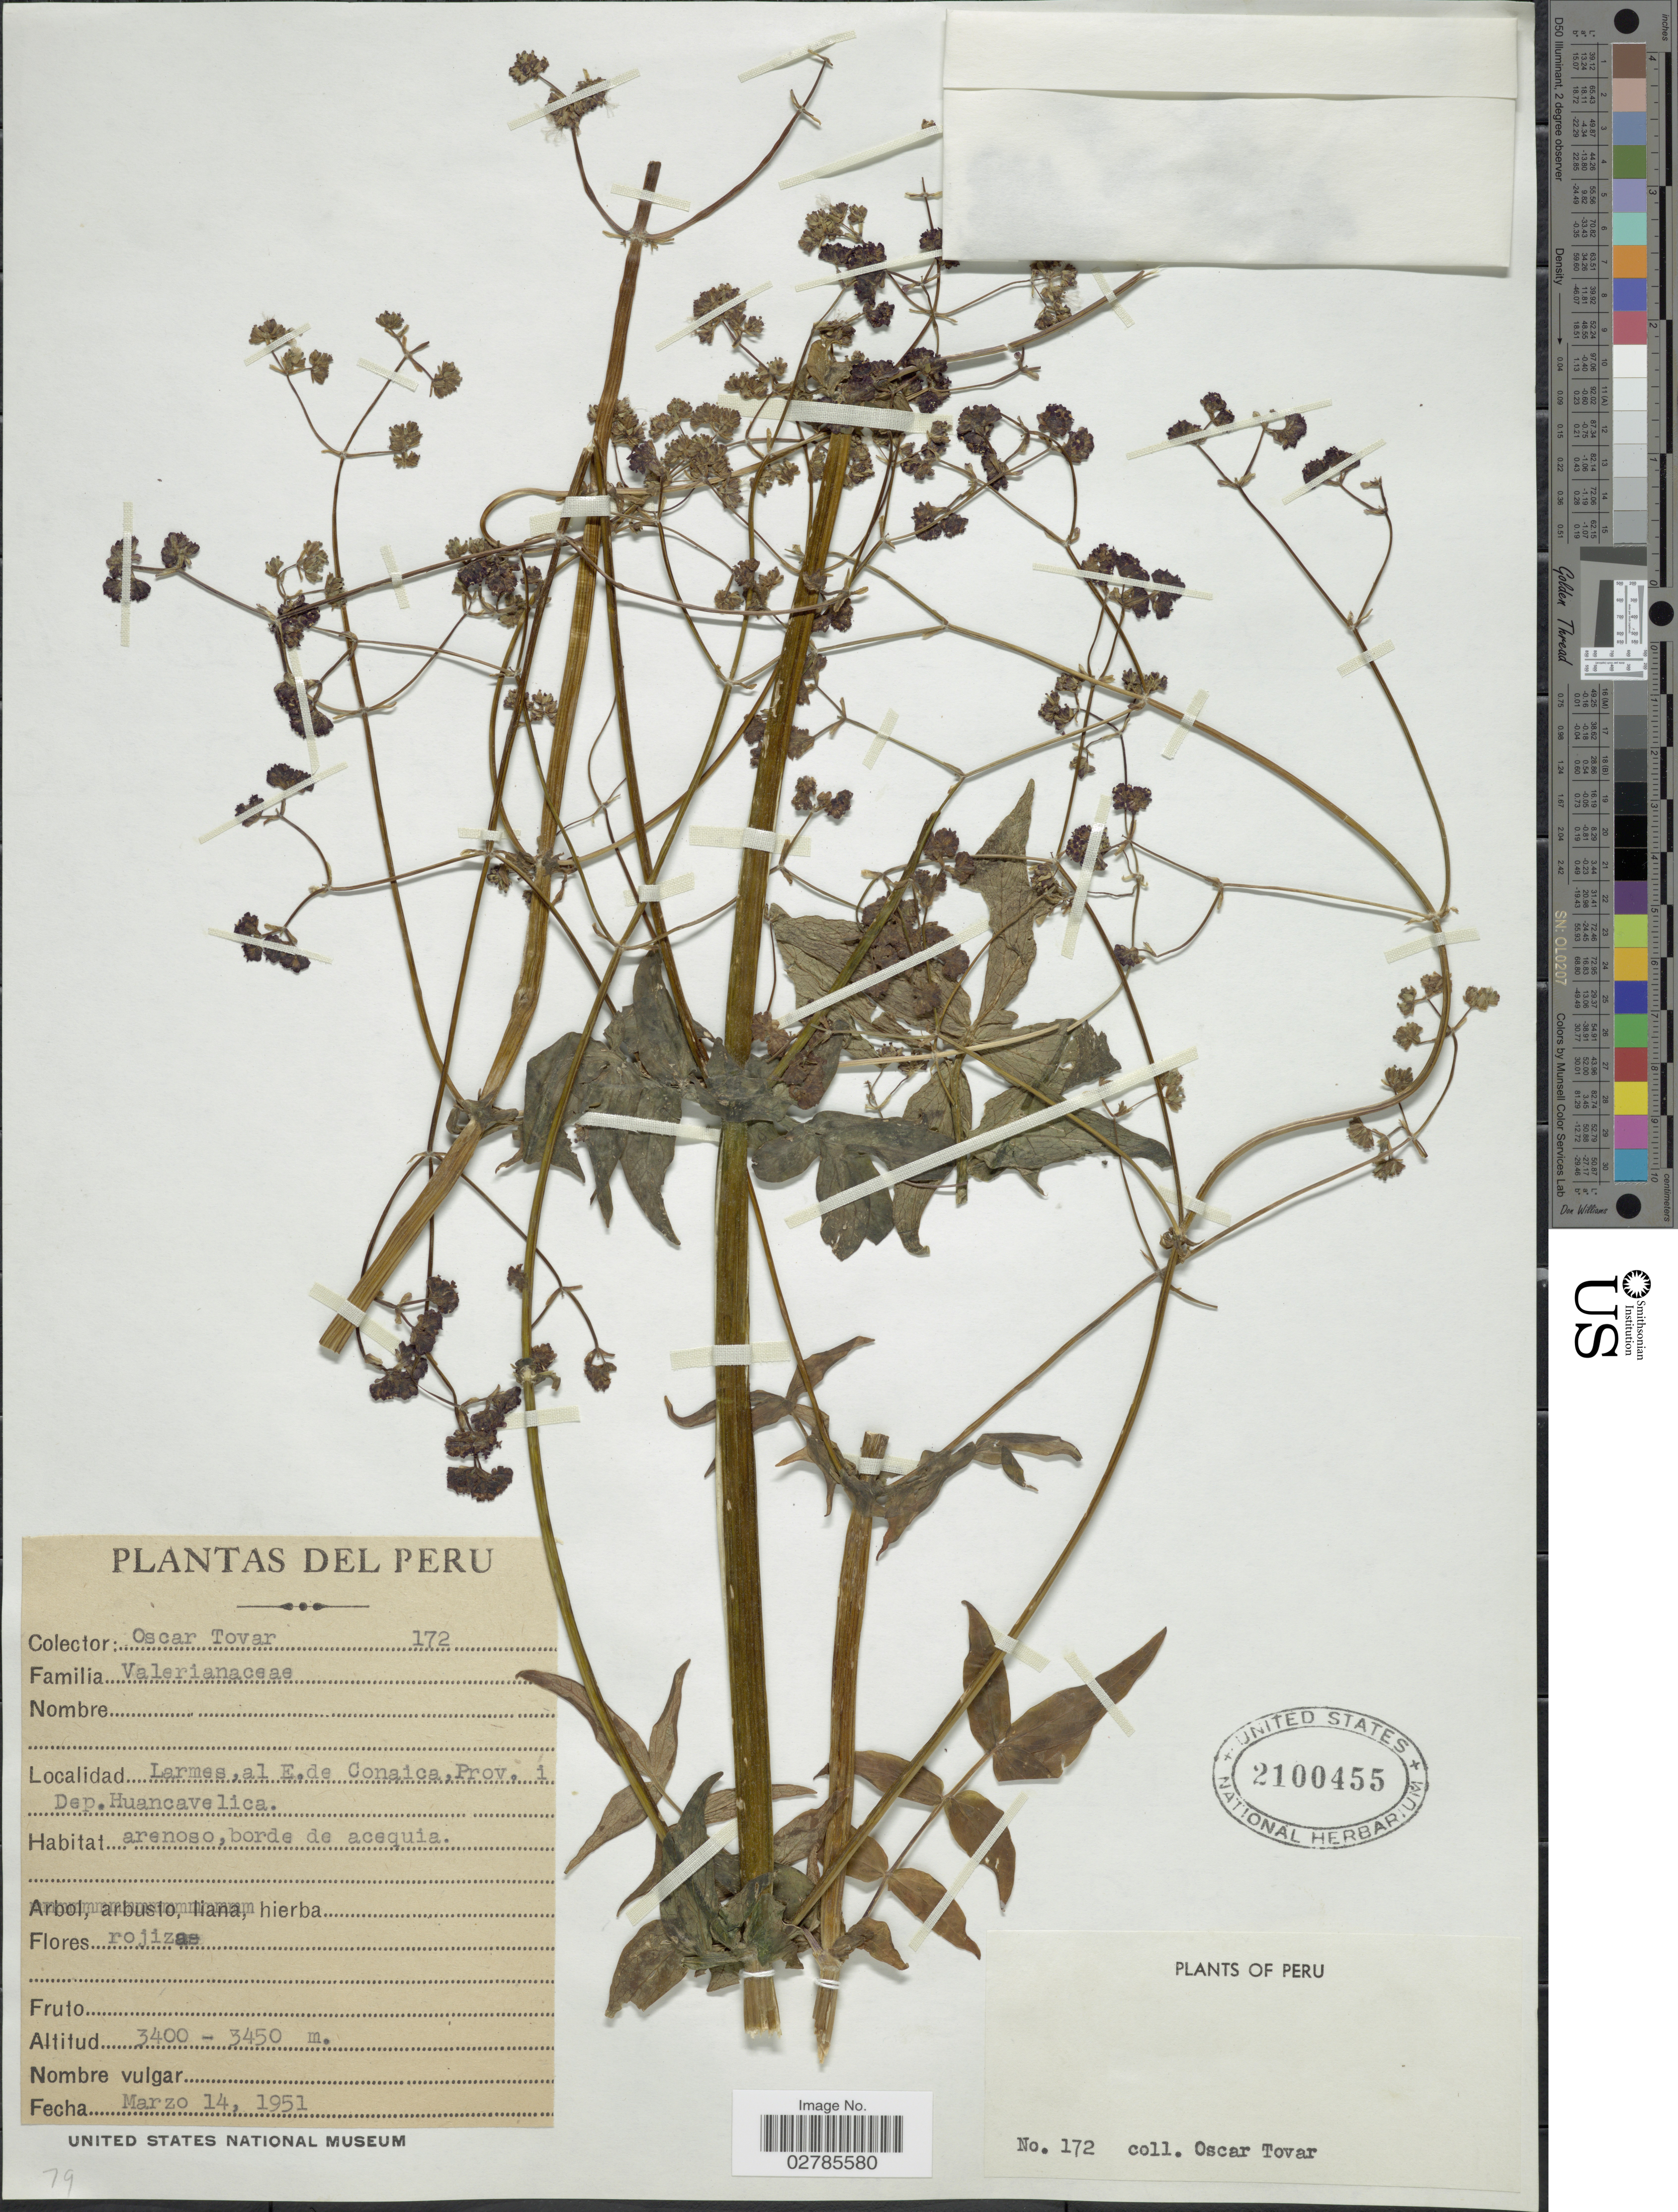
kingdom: Plantae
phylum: Tracheophyta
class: Magnoliopsida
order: Dipsacales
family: Caprifoliaceae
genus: Valeriana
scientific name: Valeriana sp.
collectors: Ó. Tovar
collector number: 172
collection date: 1951-03-14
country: Peru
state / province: Huancavelica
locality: Larmes, al E. de Conaica, Prov. i, Dep. Huancavelica.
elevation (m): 3400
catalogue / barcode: US 2100455